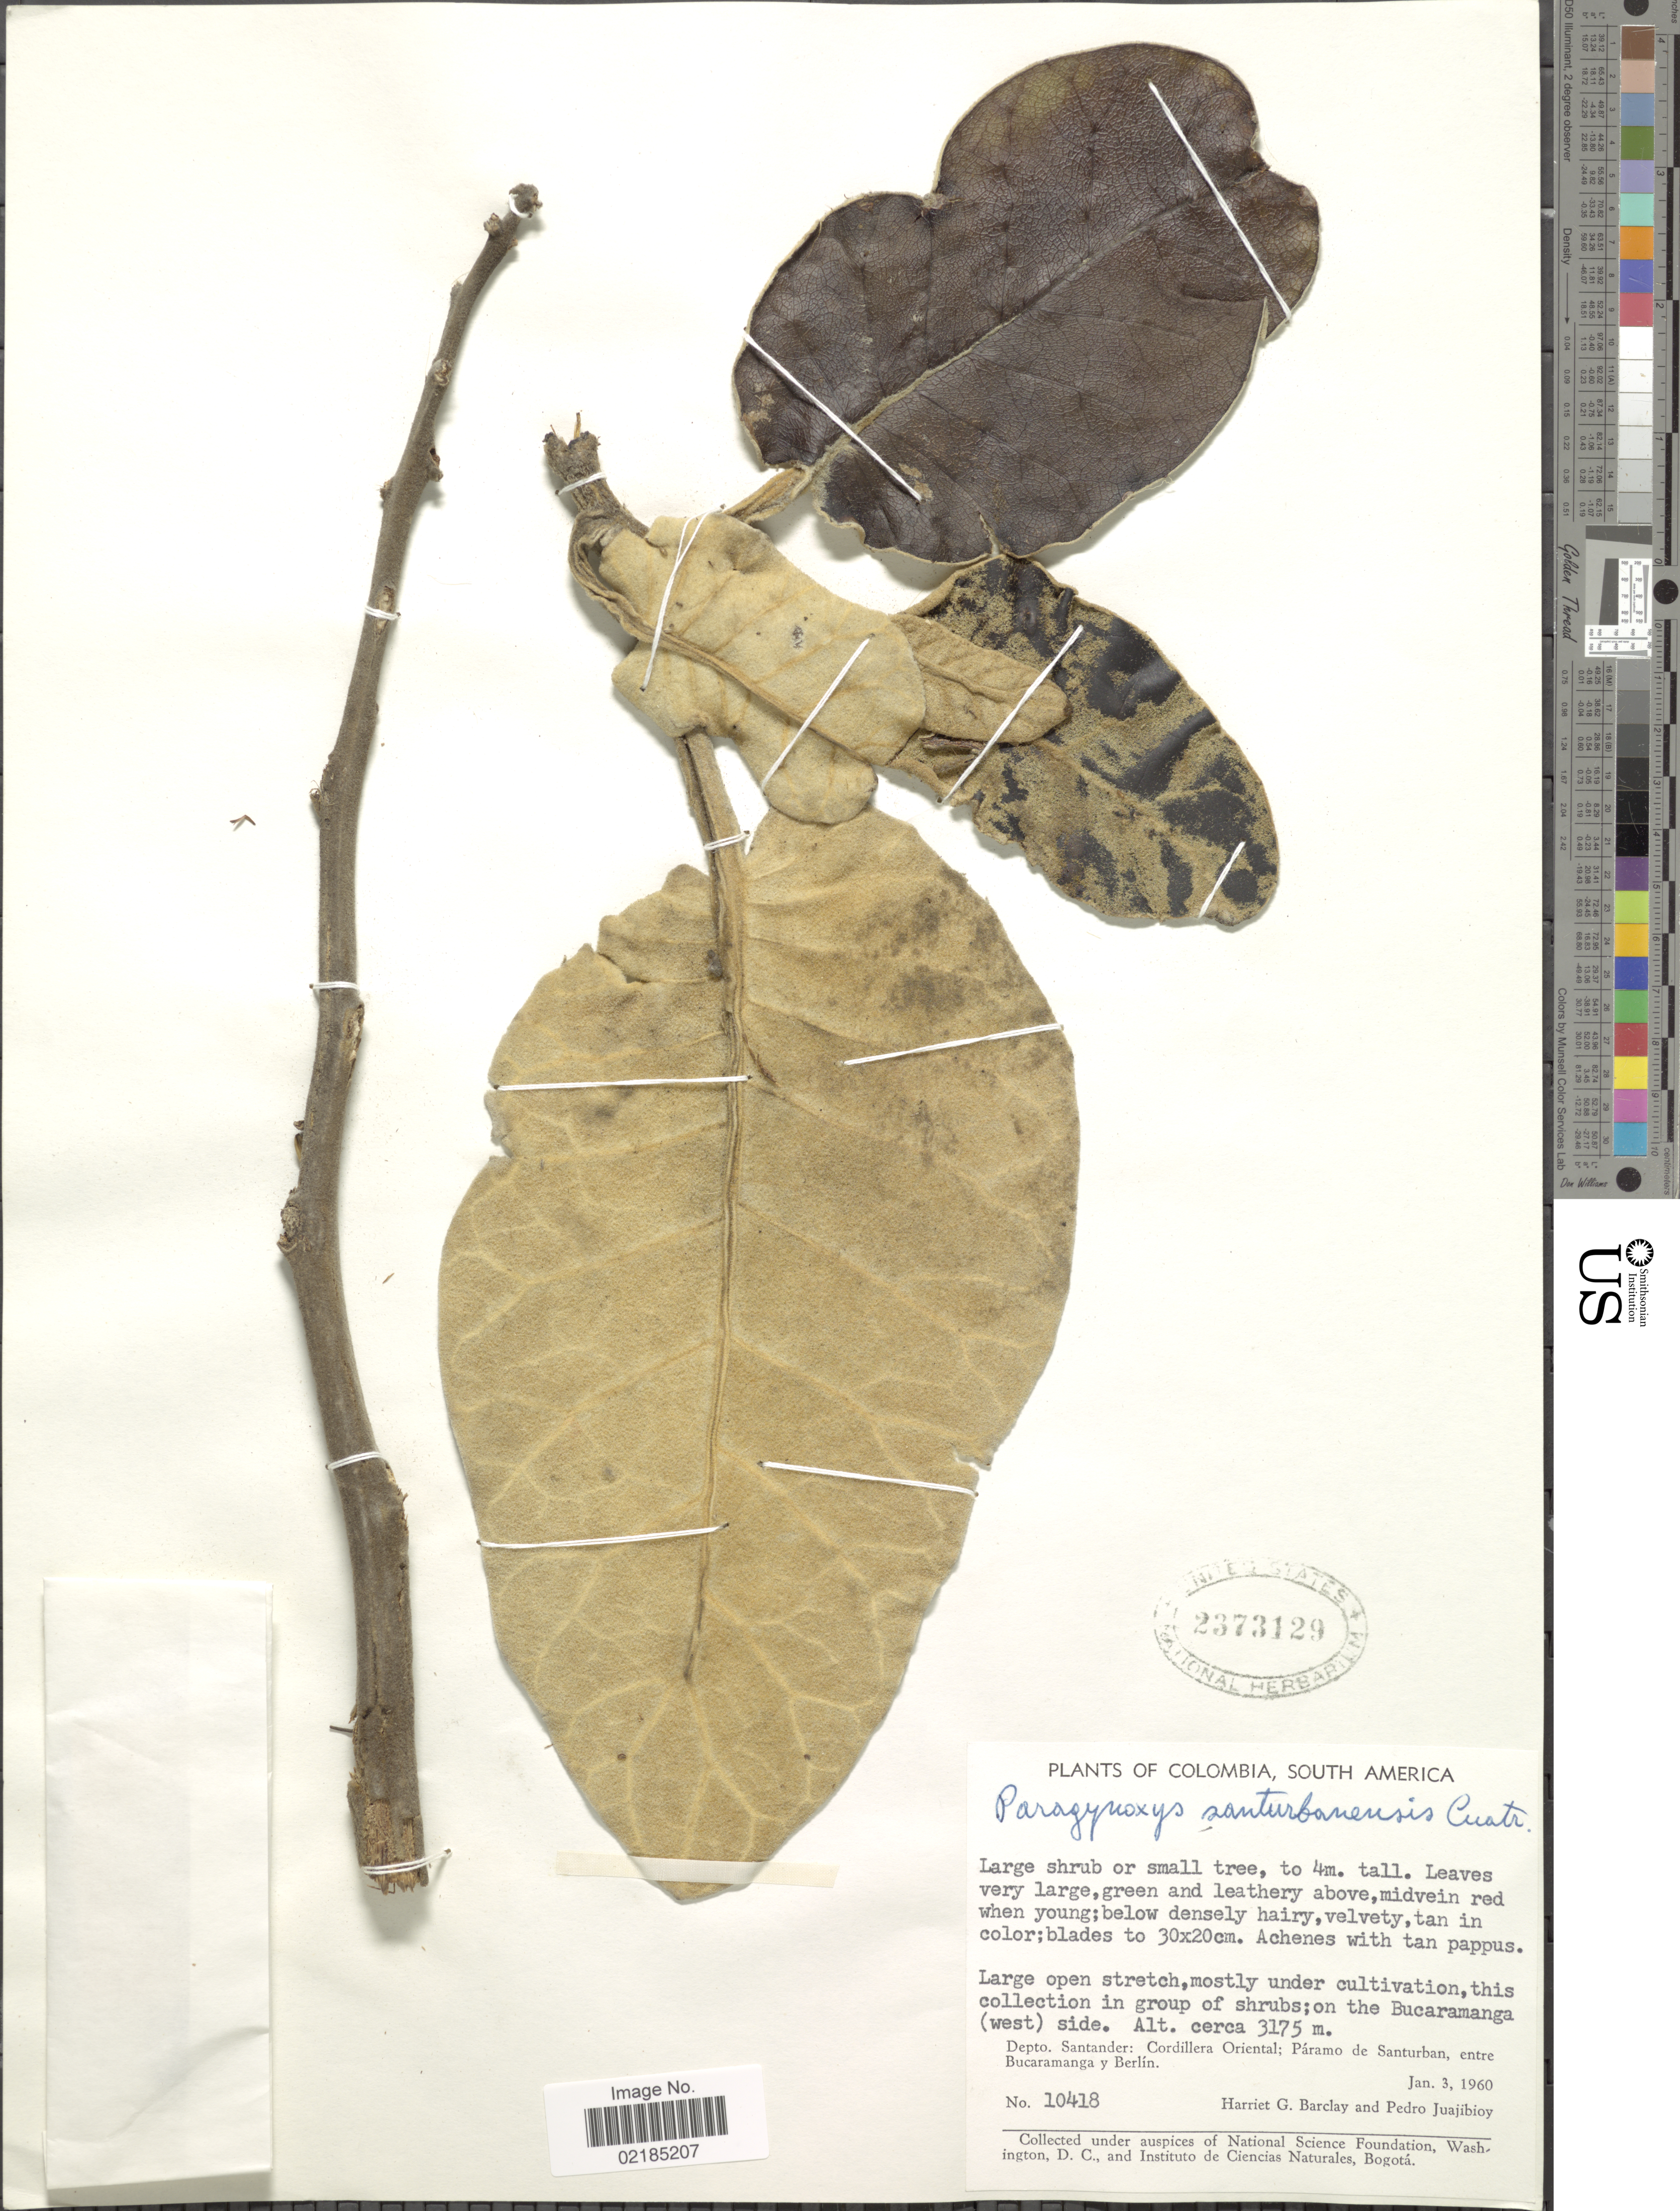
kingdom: Plantae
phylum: Tracheophyta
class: Magnoliopsida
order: Asterales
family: Asteraceae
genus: Paragynoxys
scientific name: Paragynoxys santurbanensis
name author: (Cuatrec.) Cuatrec.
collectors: H. G. Barclay & P. Juajibioy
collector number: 10418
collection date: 1960-01-03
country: Colombia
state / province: Santander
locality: On the Bucaramanga (west) side. Depto. Santander: Cordillera Oriental; Páramo de Santurban, entre Bucaramanga y Berlín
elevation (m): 3175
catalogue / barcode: US 2373129